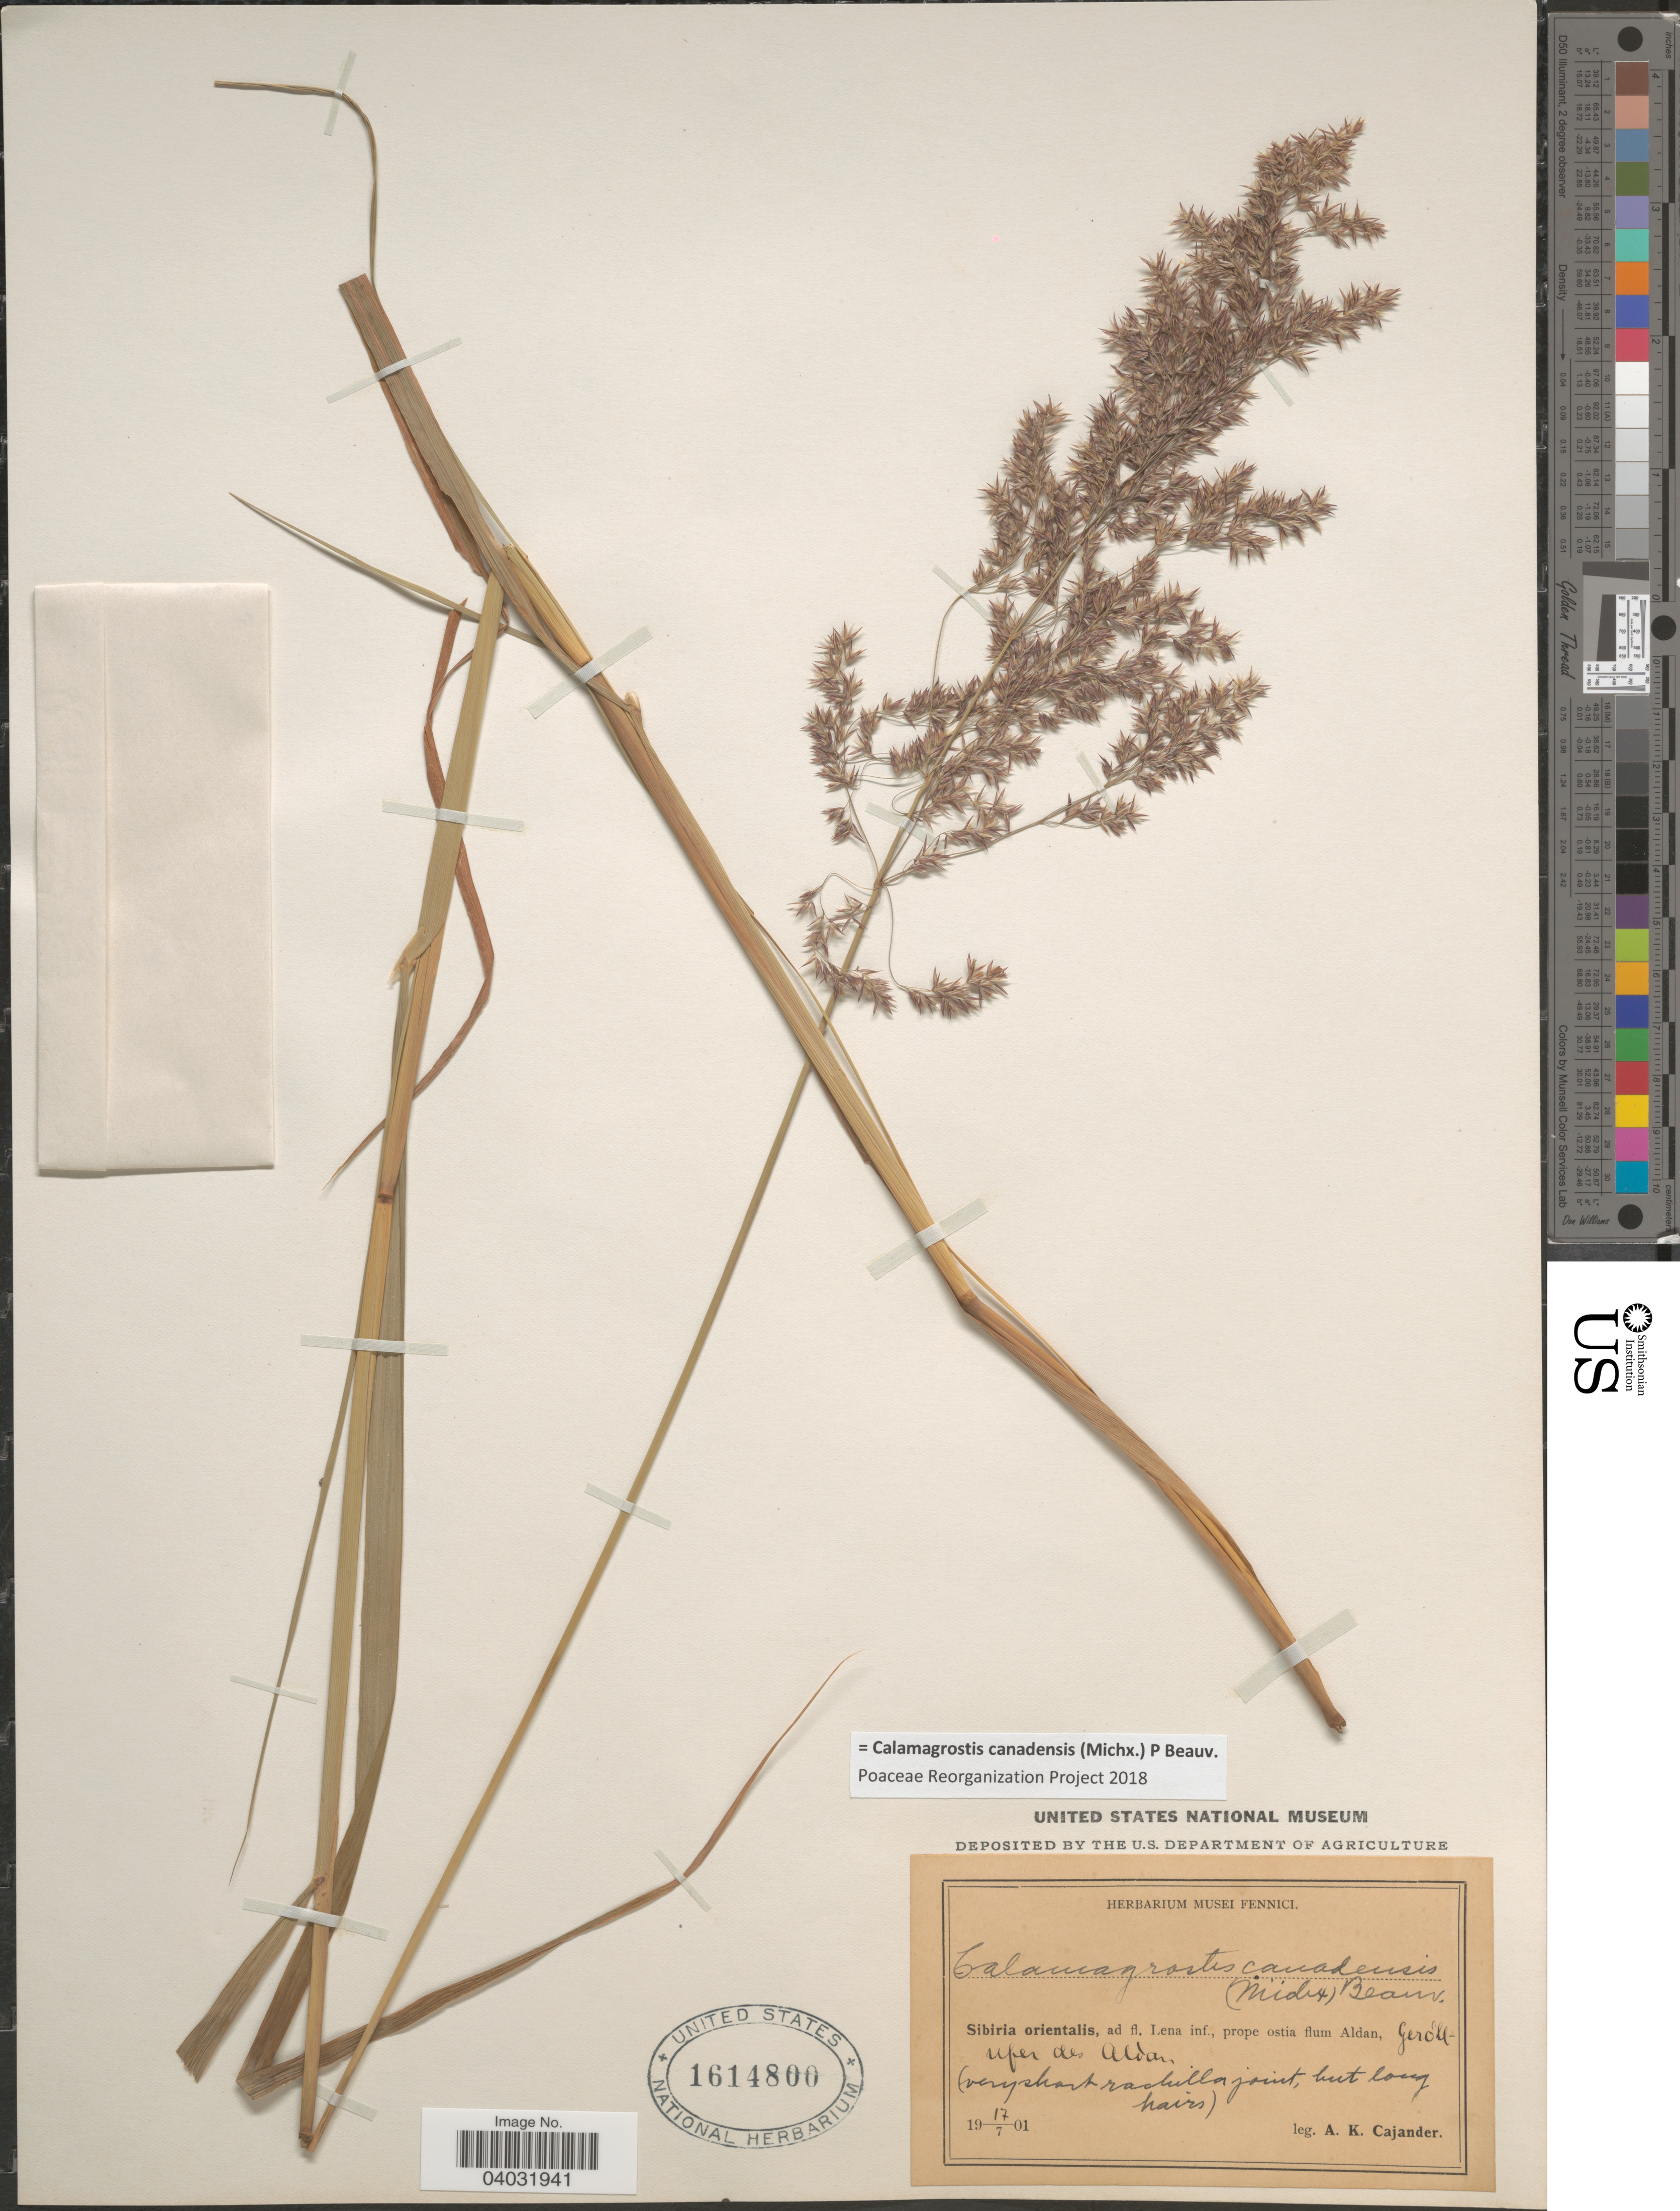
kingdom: Plantae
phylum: Tracheophyta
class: Liliopsida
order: Poales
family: Poaceae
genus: Calamagrostis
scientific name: Calamagrostis canadensis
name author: (Michx.) P. Beauv.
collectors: A. Cajander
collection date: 1901-07-17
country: Russian Federation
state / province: Sakha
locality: Sibiria orientalis, ad fl. Lena inf., prope ostia flum Aldan, Gerollufer des Aldan.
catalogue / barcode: US 1614800